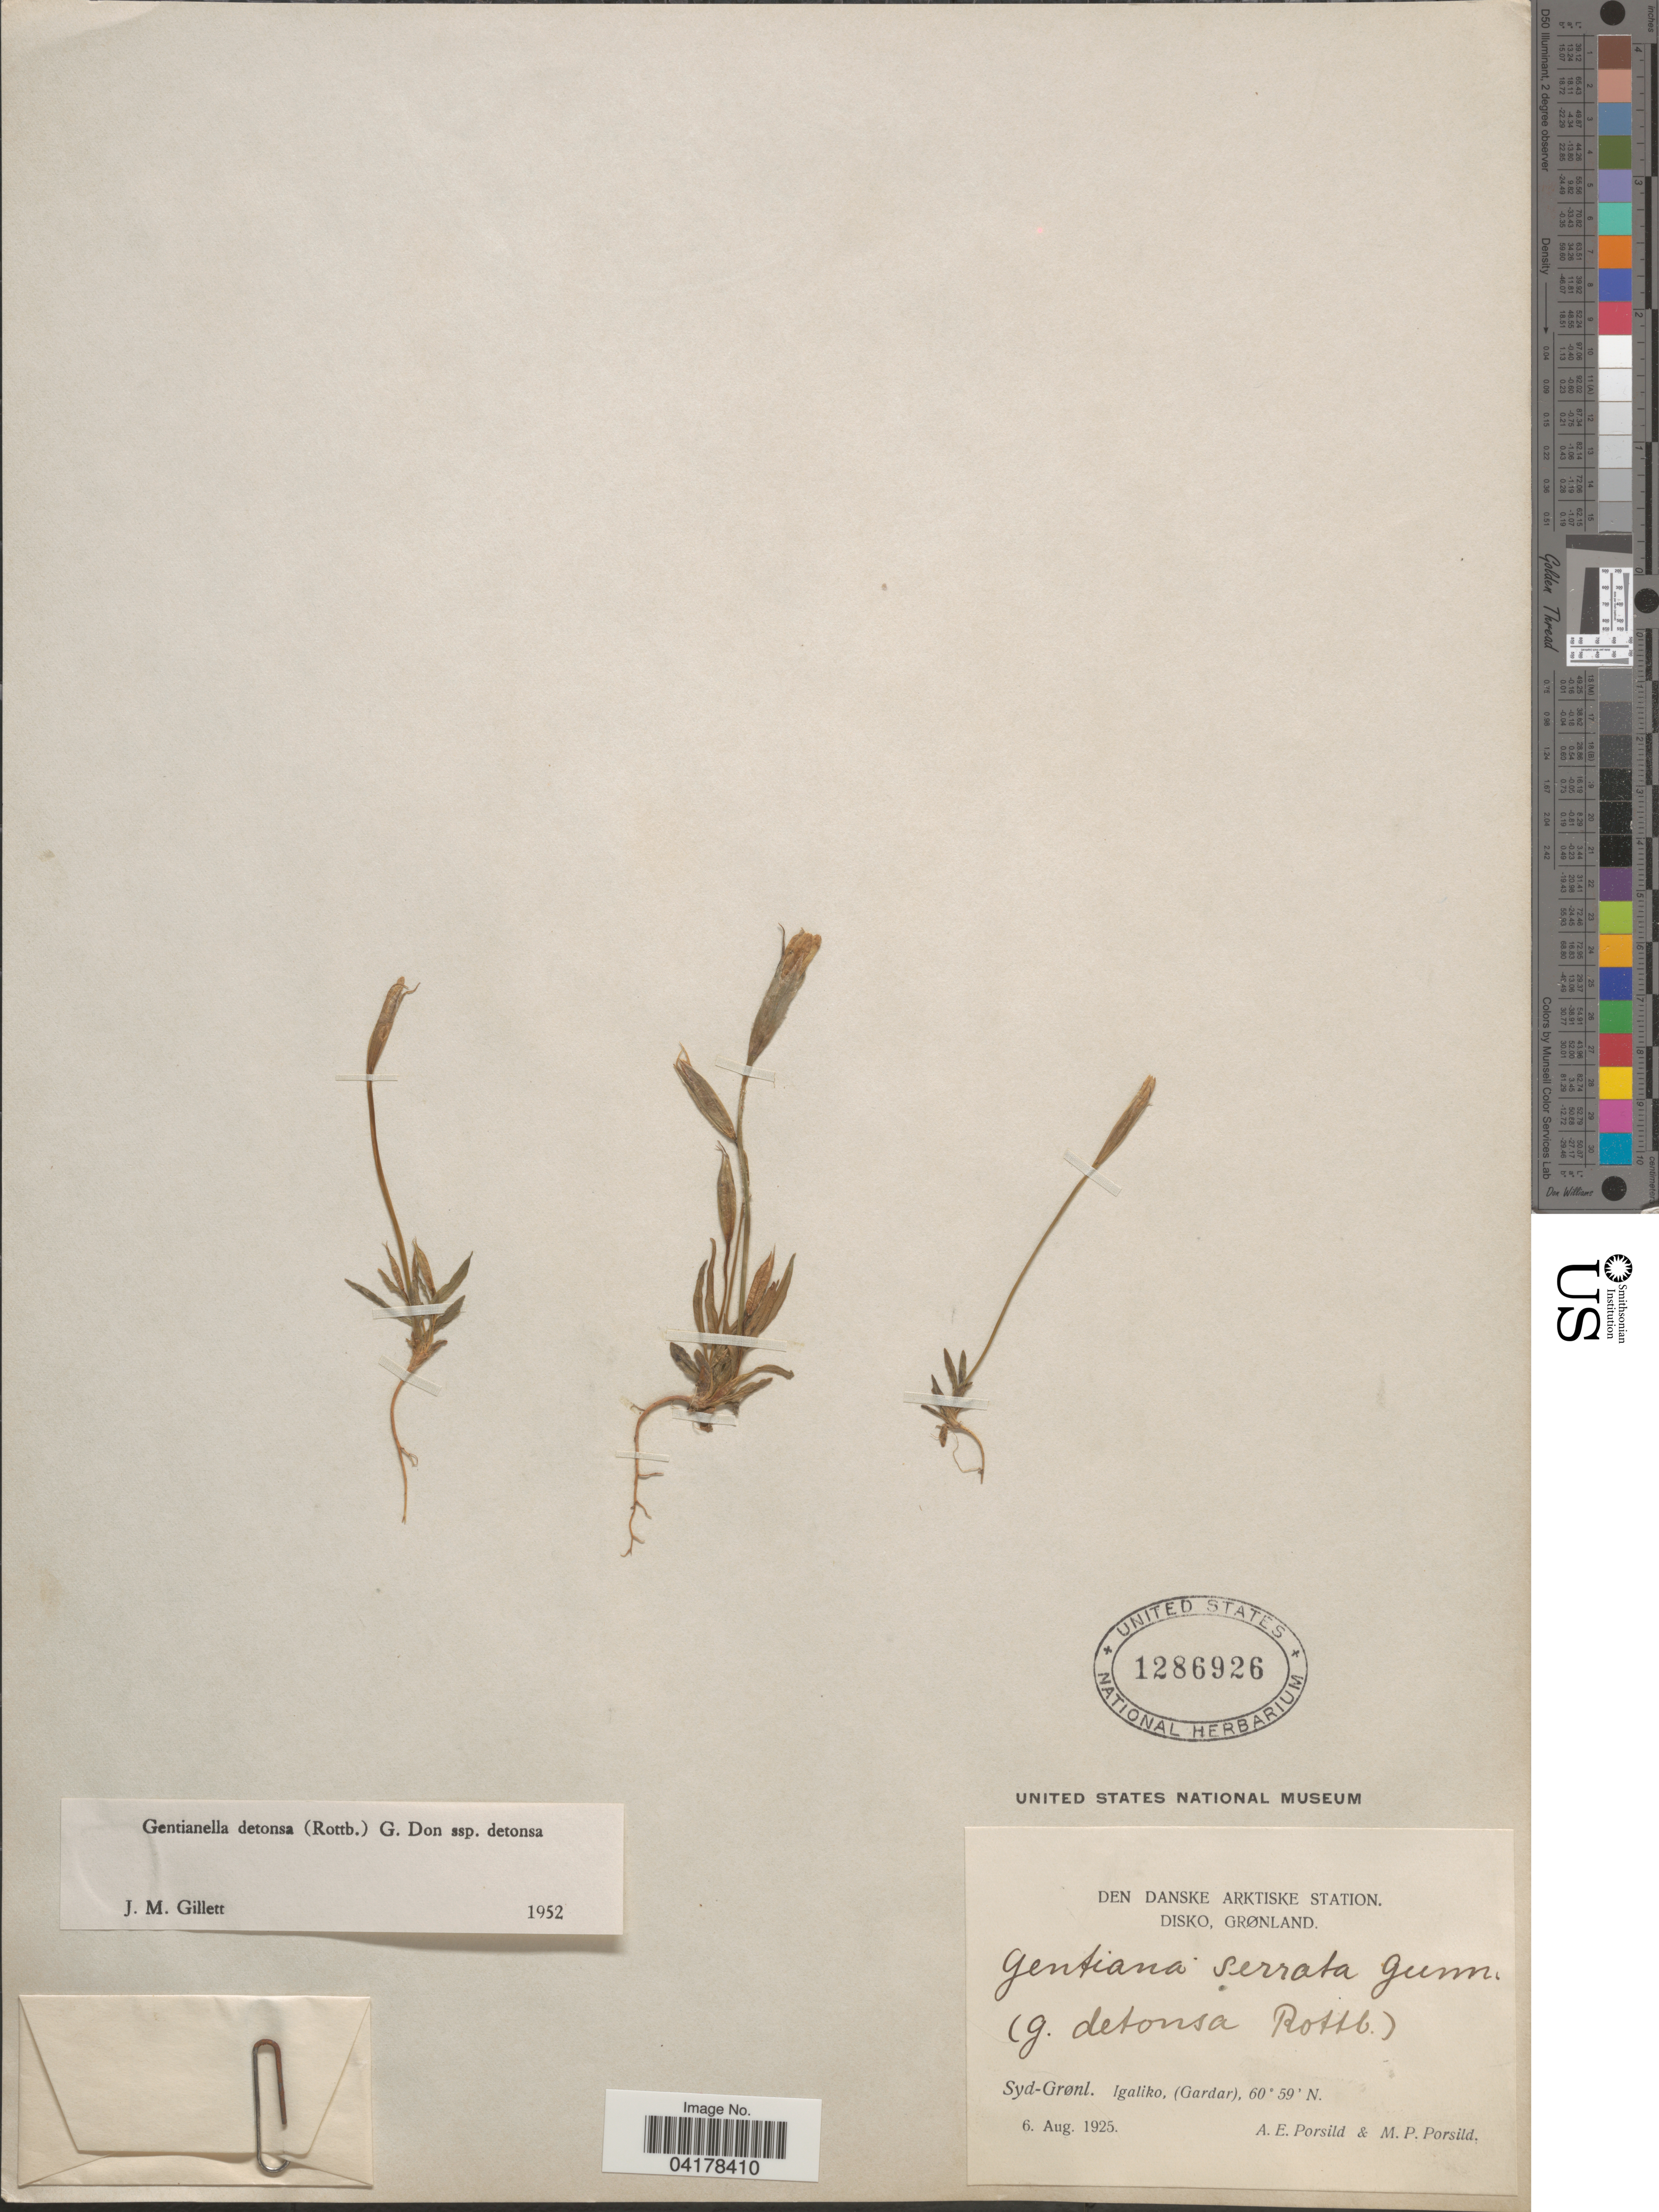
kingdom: Plantae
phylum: Tracheophyta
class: Magnoliopsida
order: Gentianales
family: Gentianaceae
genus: Gentianella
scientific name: Gentianella detonsa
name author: (Rottb.) G. Don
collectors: A. E. Porsild & M. P. Porsild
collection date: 1925-08-06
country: Greenland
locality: Den Danske Arktiske Station. Disko, Grønland. Syd-Grønl. Igaliko, (Gardar).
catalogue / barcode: US 1286926